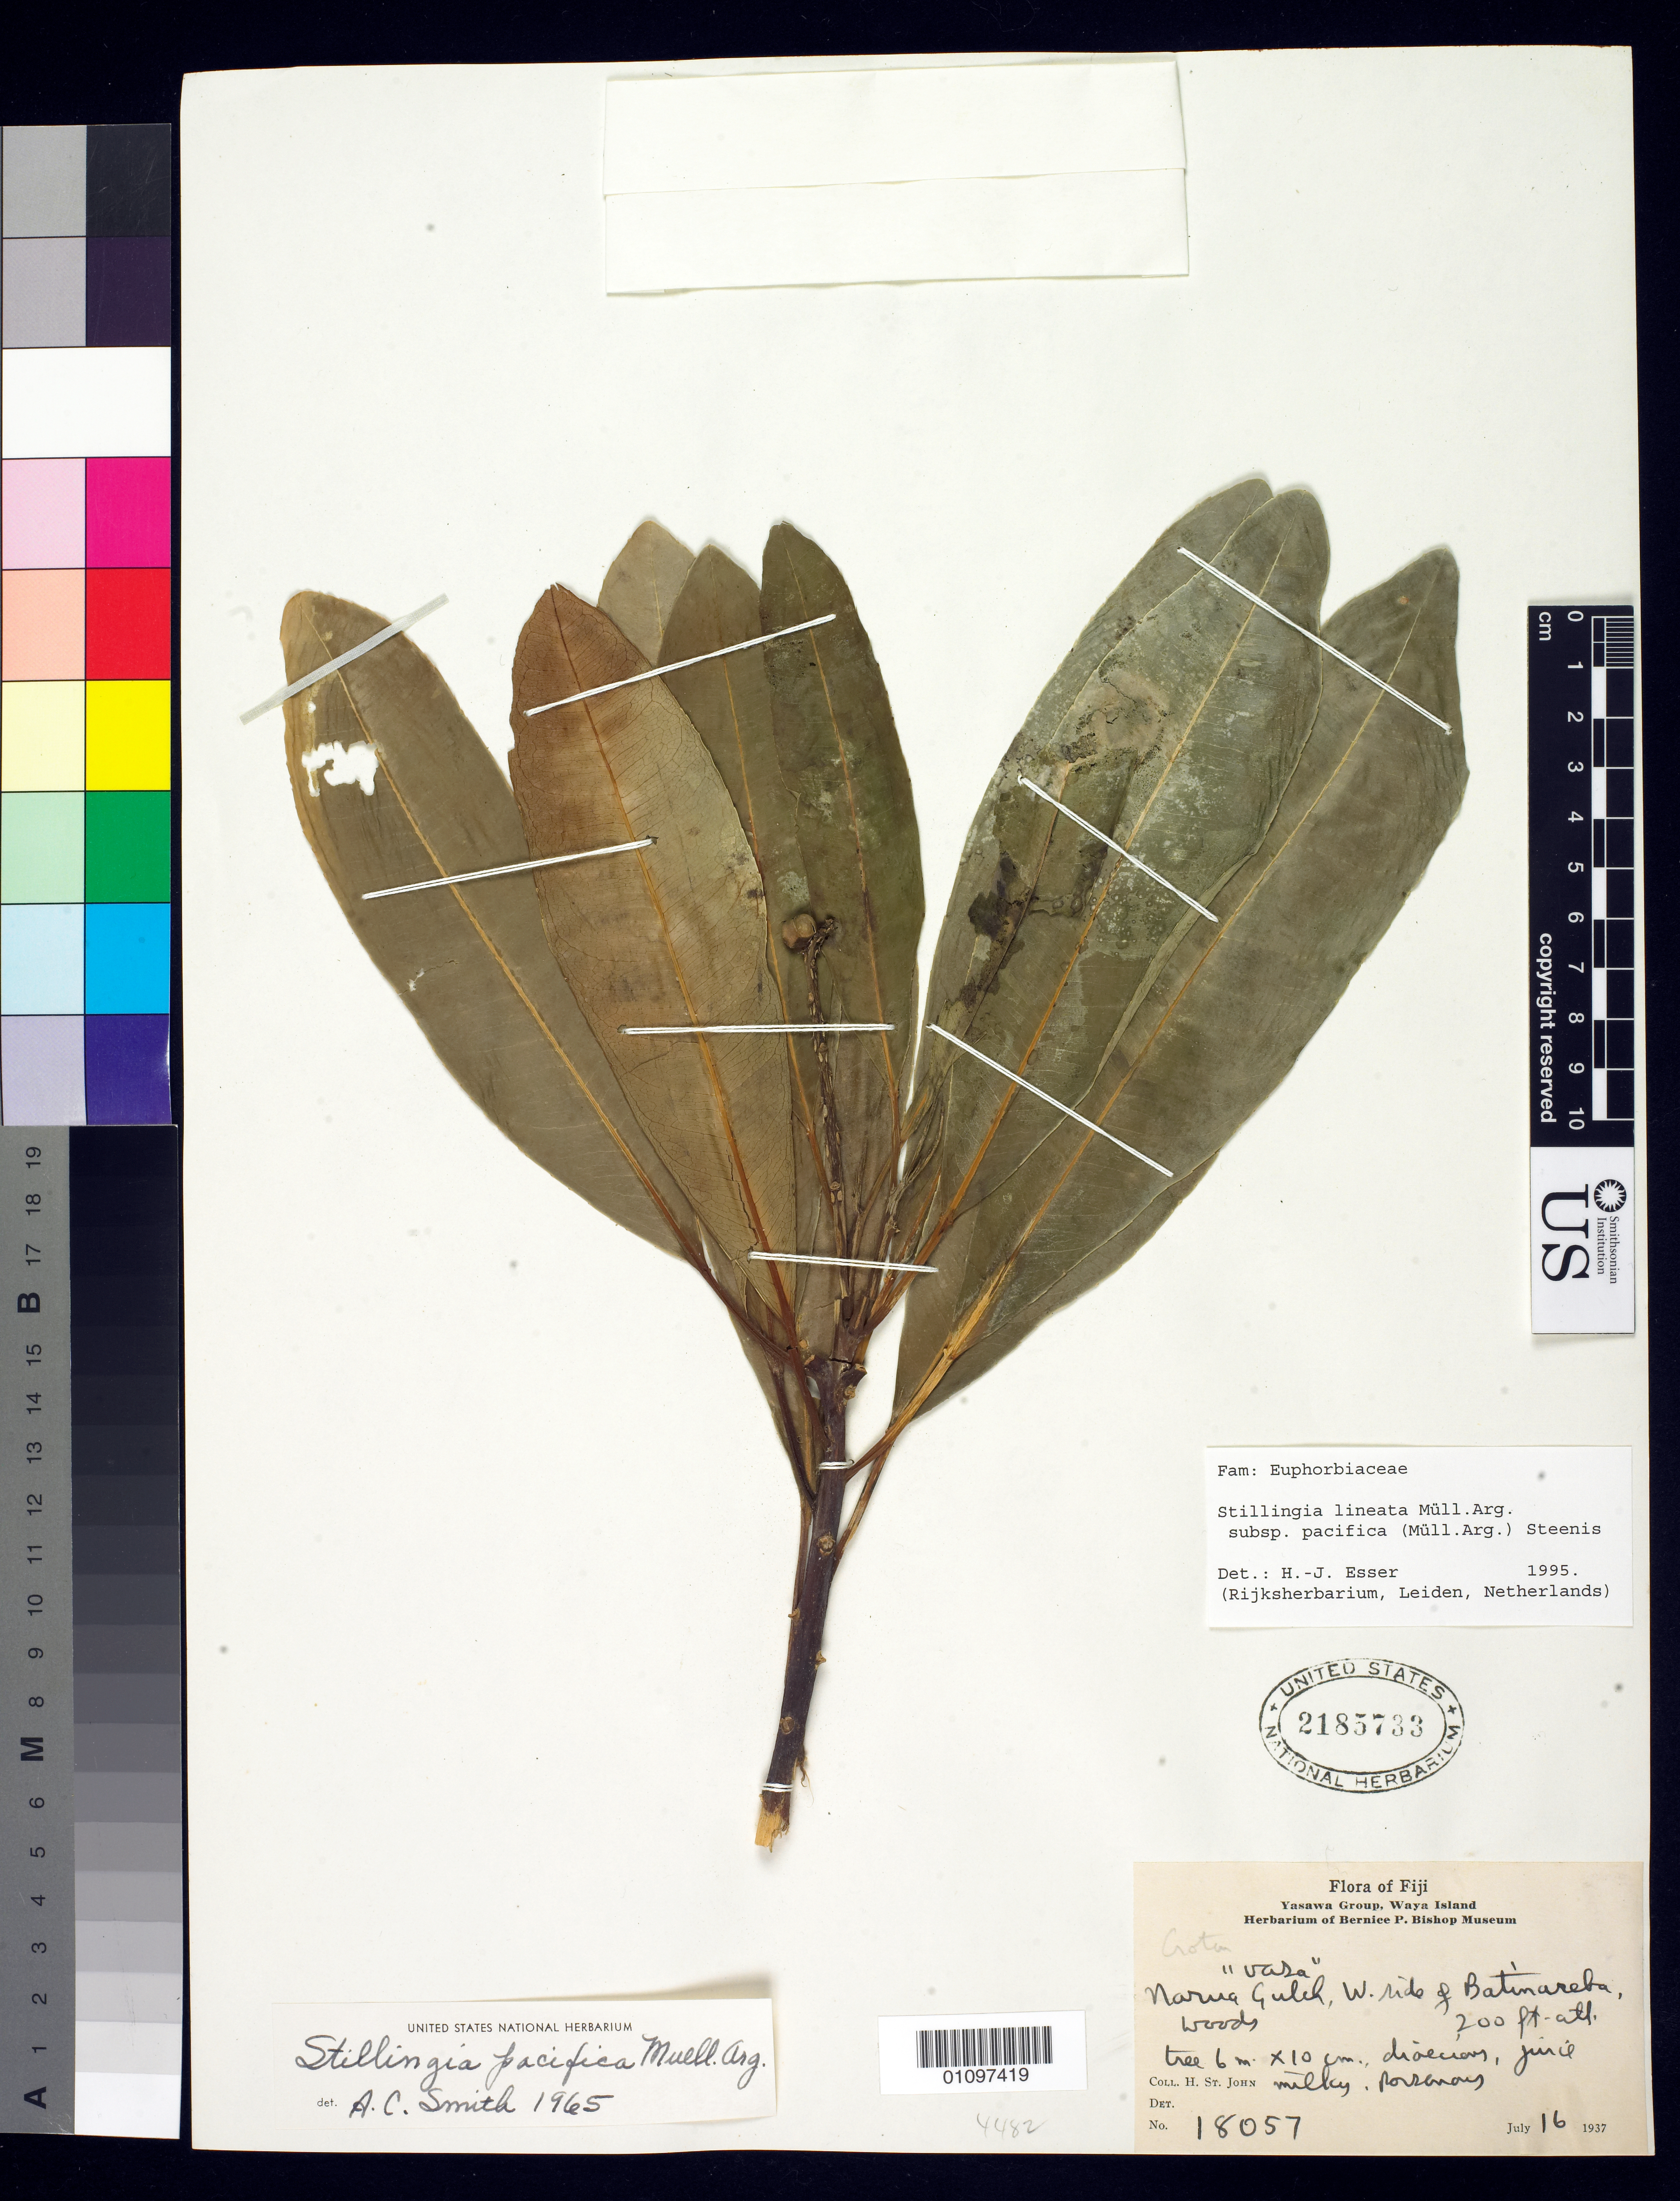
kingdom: Plantae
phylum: Tracheophyta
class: Magnoliopsida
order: Malpighiales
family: Euphorbiaceae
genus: Stillingia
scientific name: Stillingia pacifica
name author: Müll. Arg. in DC.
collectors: H. St. John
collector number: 18057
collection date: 1937-07-16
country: Fiji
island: Waya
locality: Narua Gulch, W. side of Batinareba.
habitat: woods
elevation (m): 61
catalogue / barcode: US 2185733